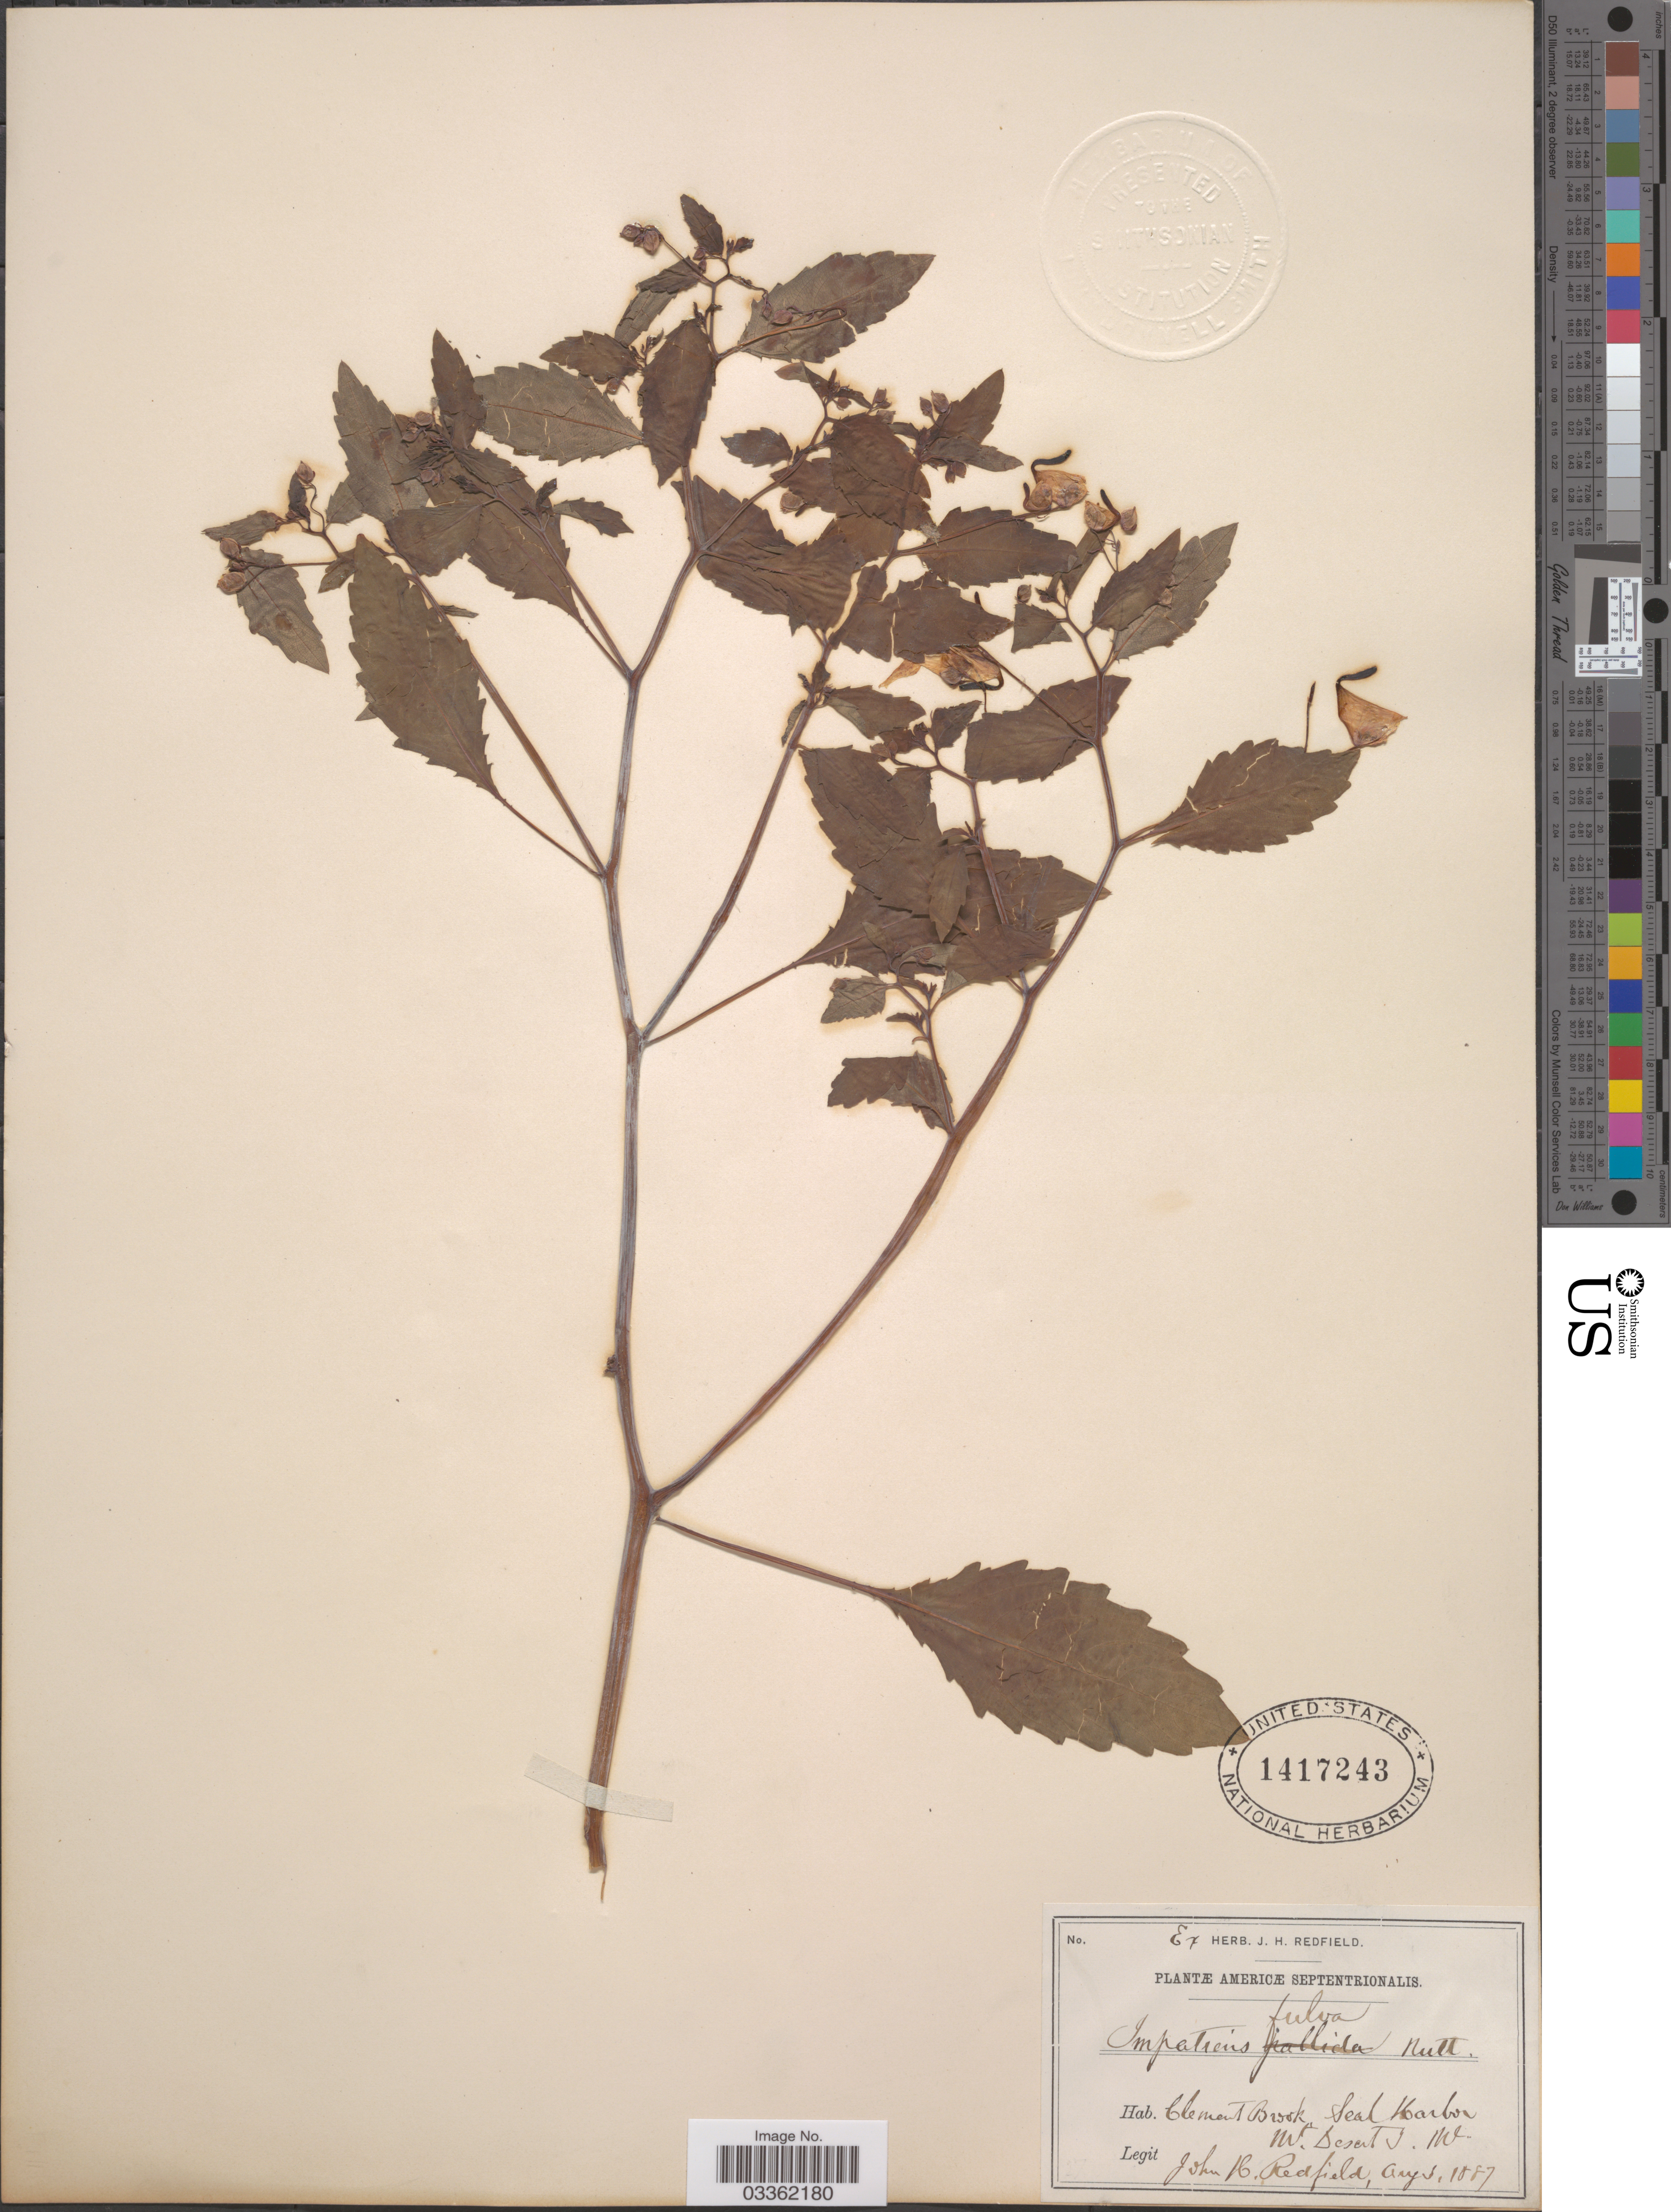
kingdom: Plantae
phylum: Tracheophyta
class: Magnoliopsida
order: Ericales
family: Balsaminaceae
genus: Impatiens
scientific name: Impatiens capensis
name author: Meerb.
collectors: J. Redfield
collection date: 1887-08-03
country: United States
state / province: Maine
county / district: Hancock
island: Mt. Desert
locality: Clement Brook, Seal Harbor. Mt. Desert I.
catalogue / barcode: US 1417243